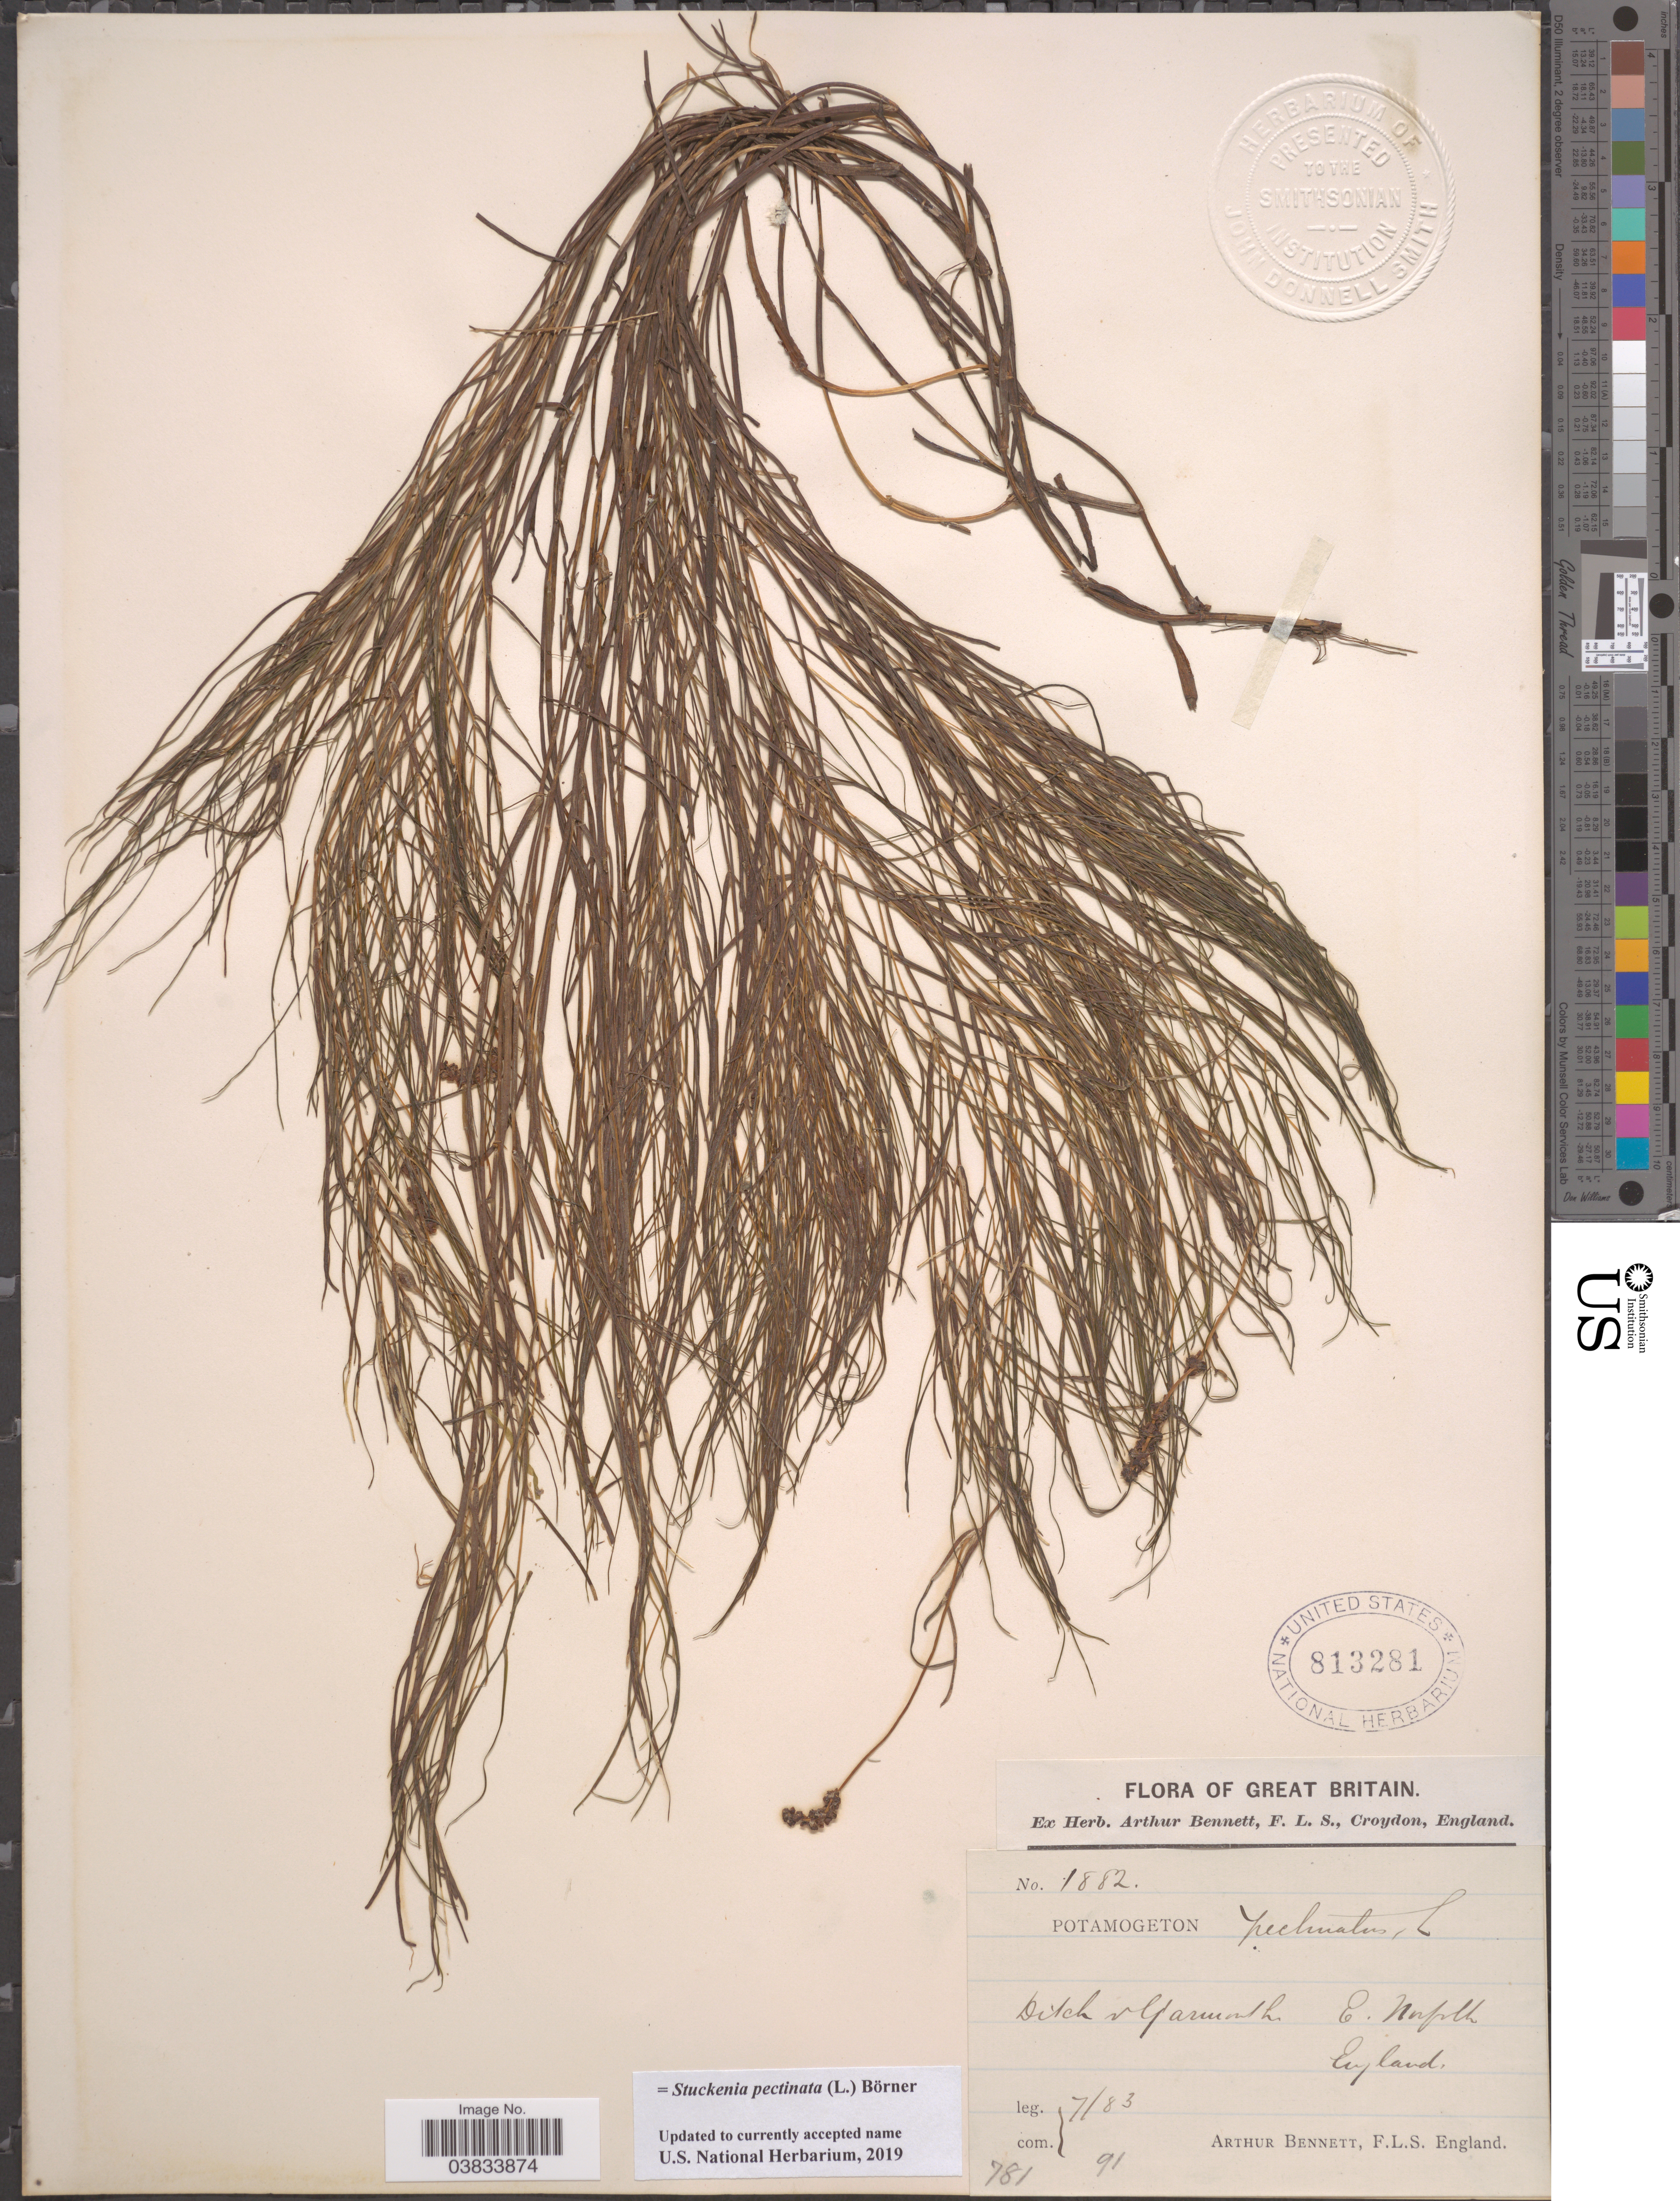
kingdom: Plantae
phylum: Tracheophyta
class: Liliopsida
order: Alismatales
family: Potamogetonaceae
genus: Stuckenia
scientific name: Stuckenia pectinata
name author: (L.) Börner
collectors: A. Bennett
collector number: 1882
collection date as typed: Transcribed d/m/y: /7/83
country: United Kingdom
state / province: England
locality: Great Britain. Ditch v Yarmouth. E. Norfolk.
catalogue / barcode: US 813281